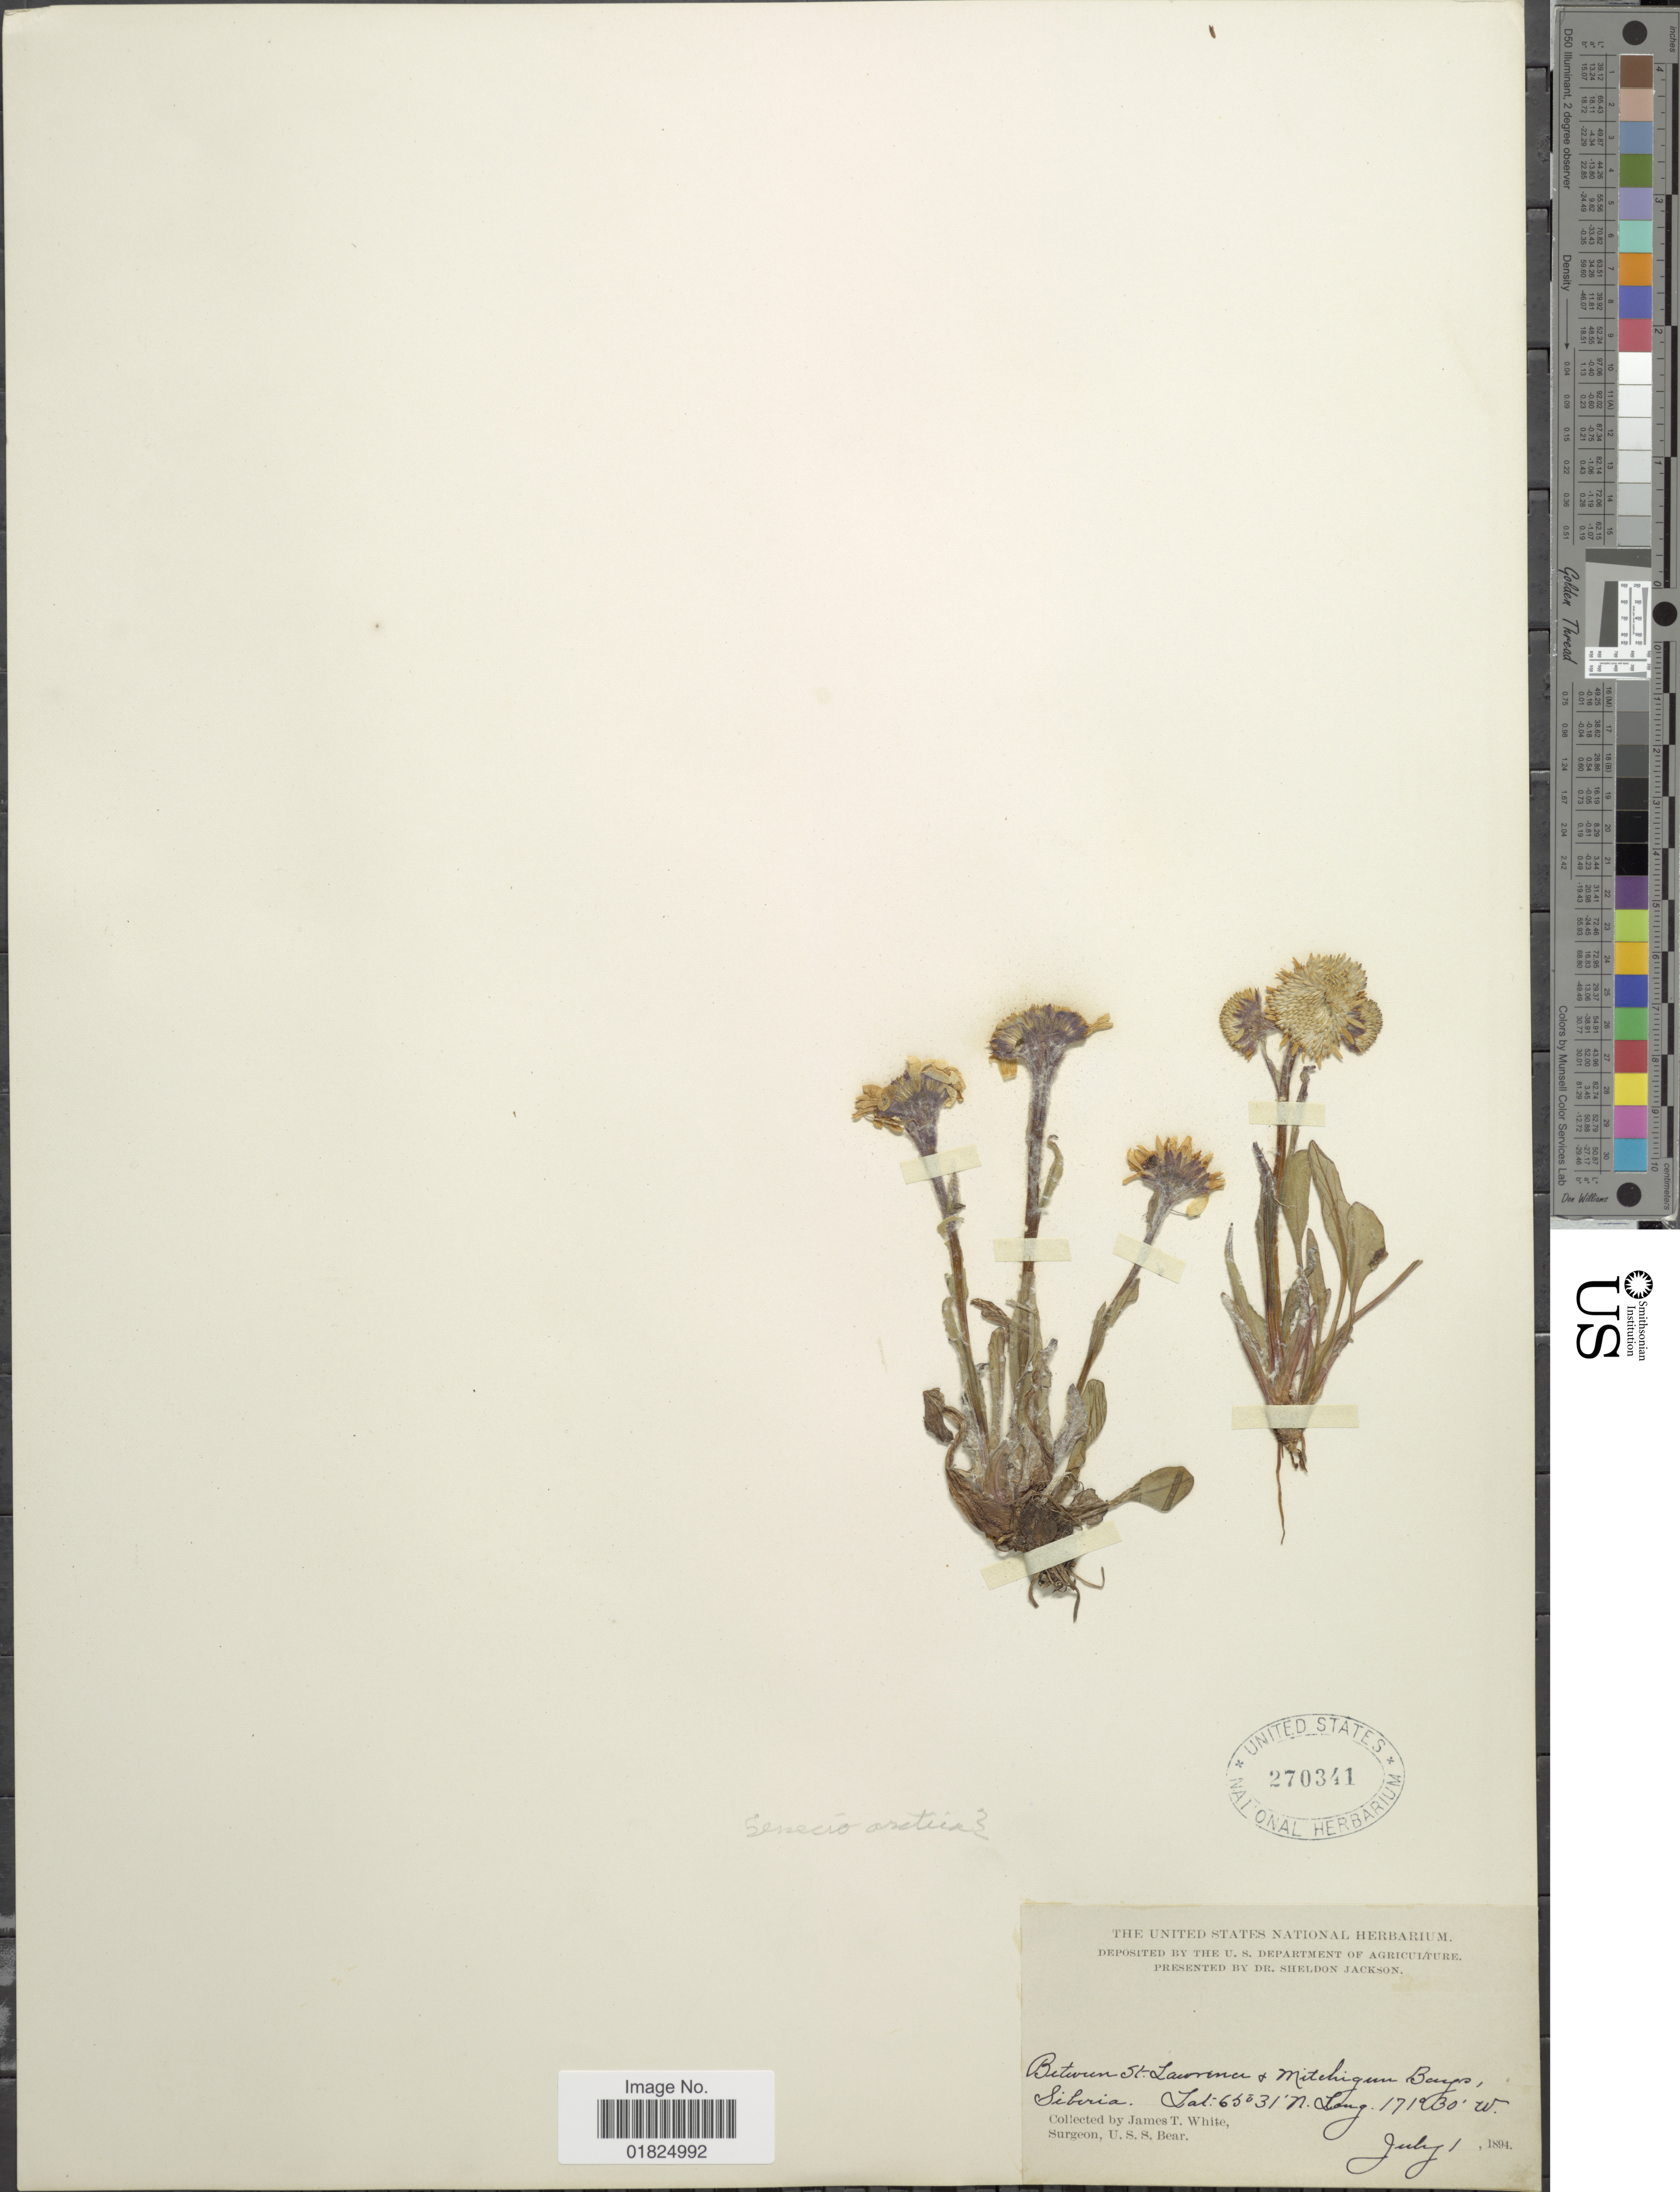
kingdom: Plantae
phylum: Tracheophyta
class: Magnoliopsida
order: Asterales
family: Asteraceae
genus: Petasites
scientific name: Petasites sibiricus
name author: (J.F. Gmel.) Dingwall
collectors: J. T. White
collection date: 1894-07-01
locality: Between St. Lawrence + Mitchigun Bays, Siberia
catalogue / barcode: US 270341